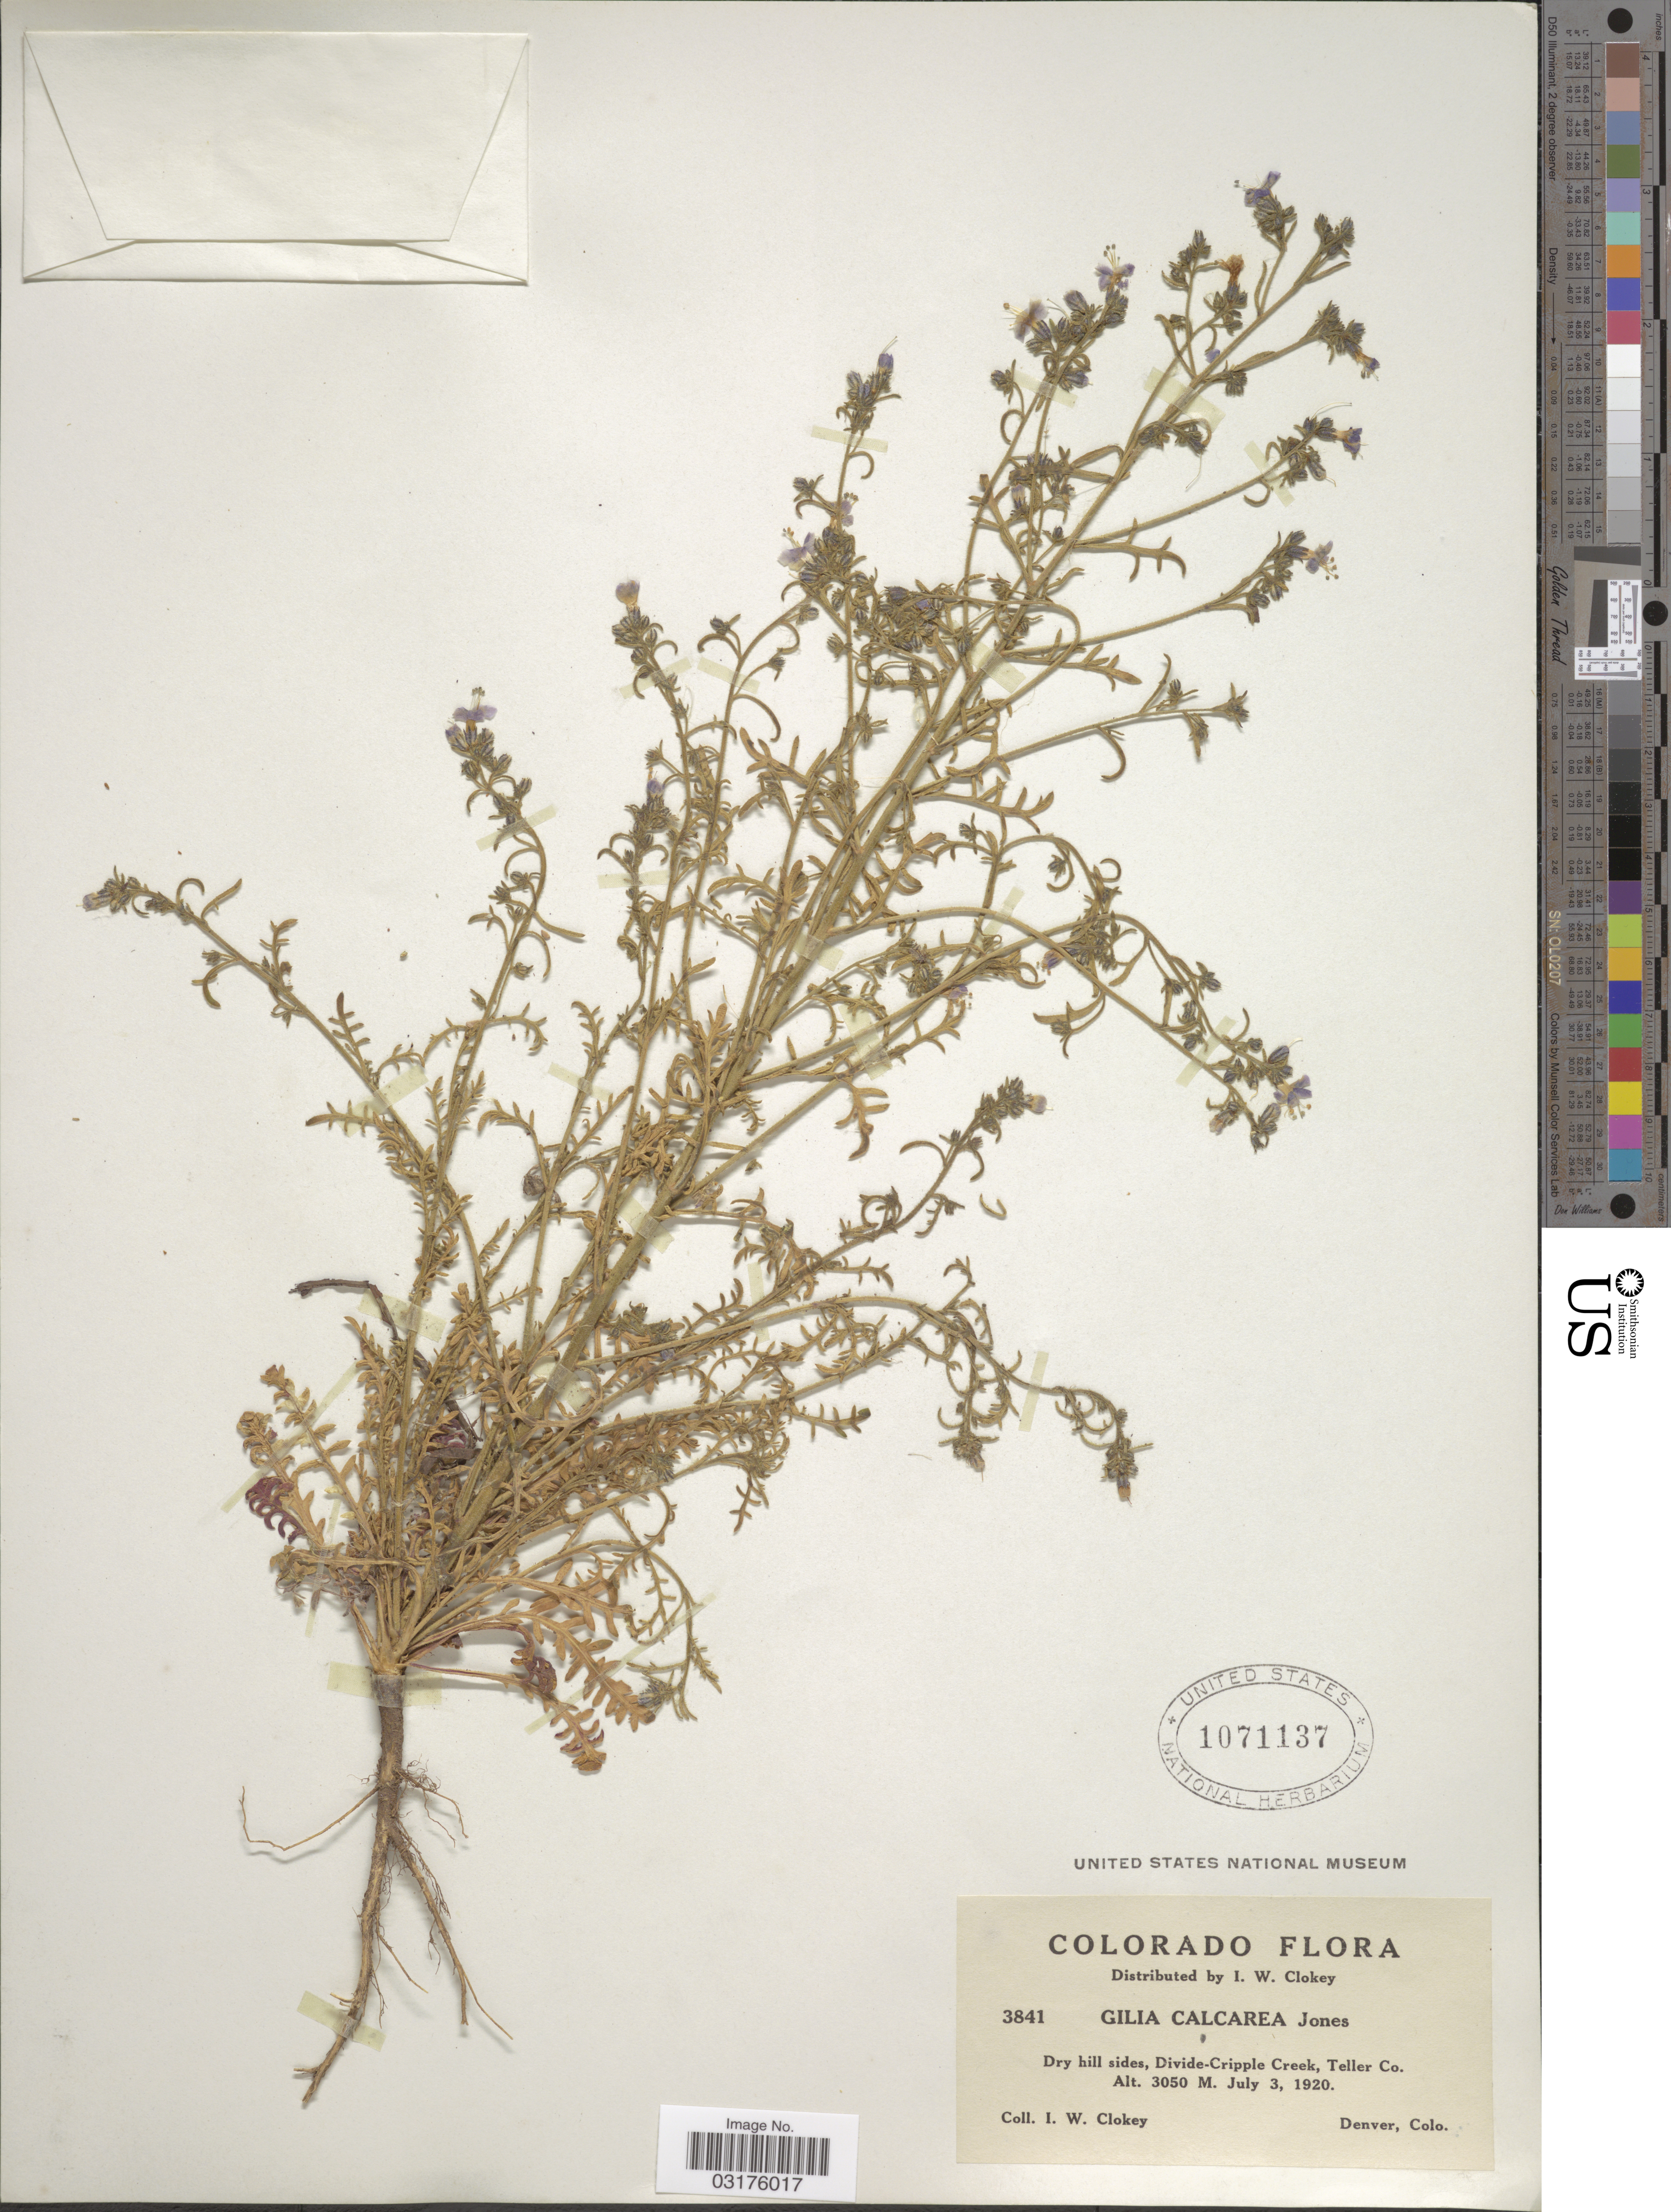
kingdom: Plantae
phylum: Tracheophyta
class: Magnoliopsida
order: Ericales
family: Polemoniaceae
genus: Aliciella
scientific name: Aliciella pinnatifida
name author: (Nutt. ex A. Gray) J.M. Porter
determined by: Strong, Mark T., (BOT), Smithsonian Institution - National Museum of Natural History (UNITED STATES)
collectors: I. W. Clokey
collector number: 3841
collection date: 1920-07-03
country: United States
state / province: Colorado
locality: Dry hill sides, Divide-Cripple Creek, Teller Co.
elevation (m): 3050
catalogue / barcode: US 1071137